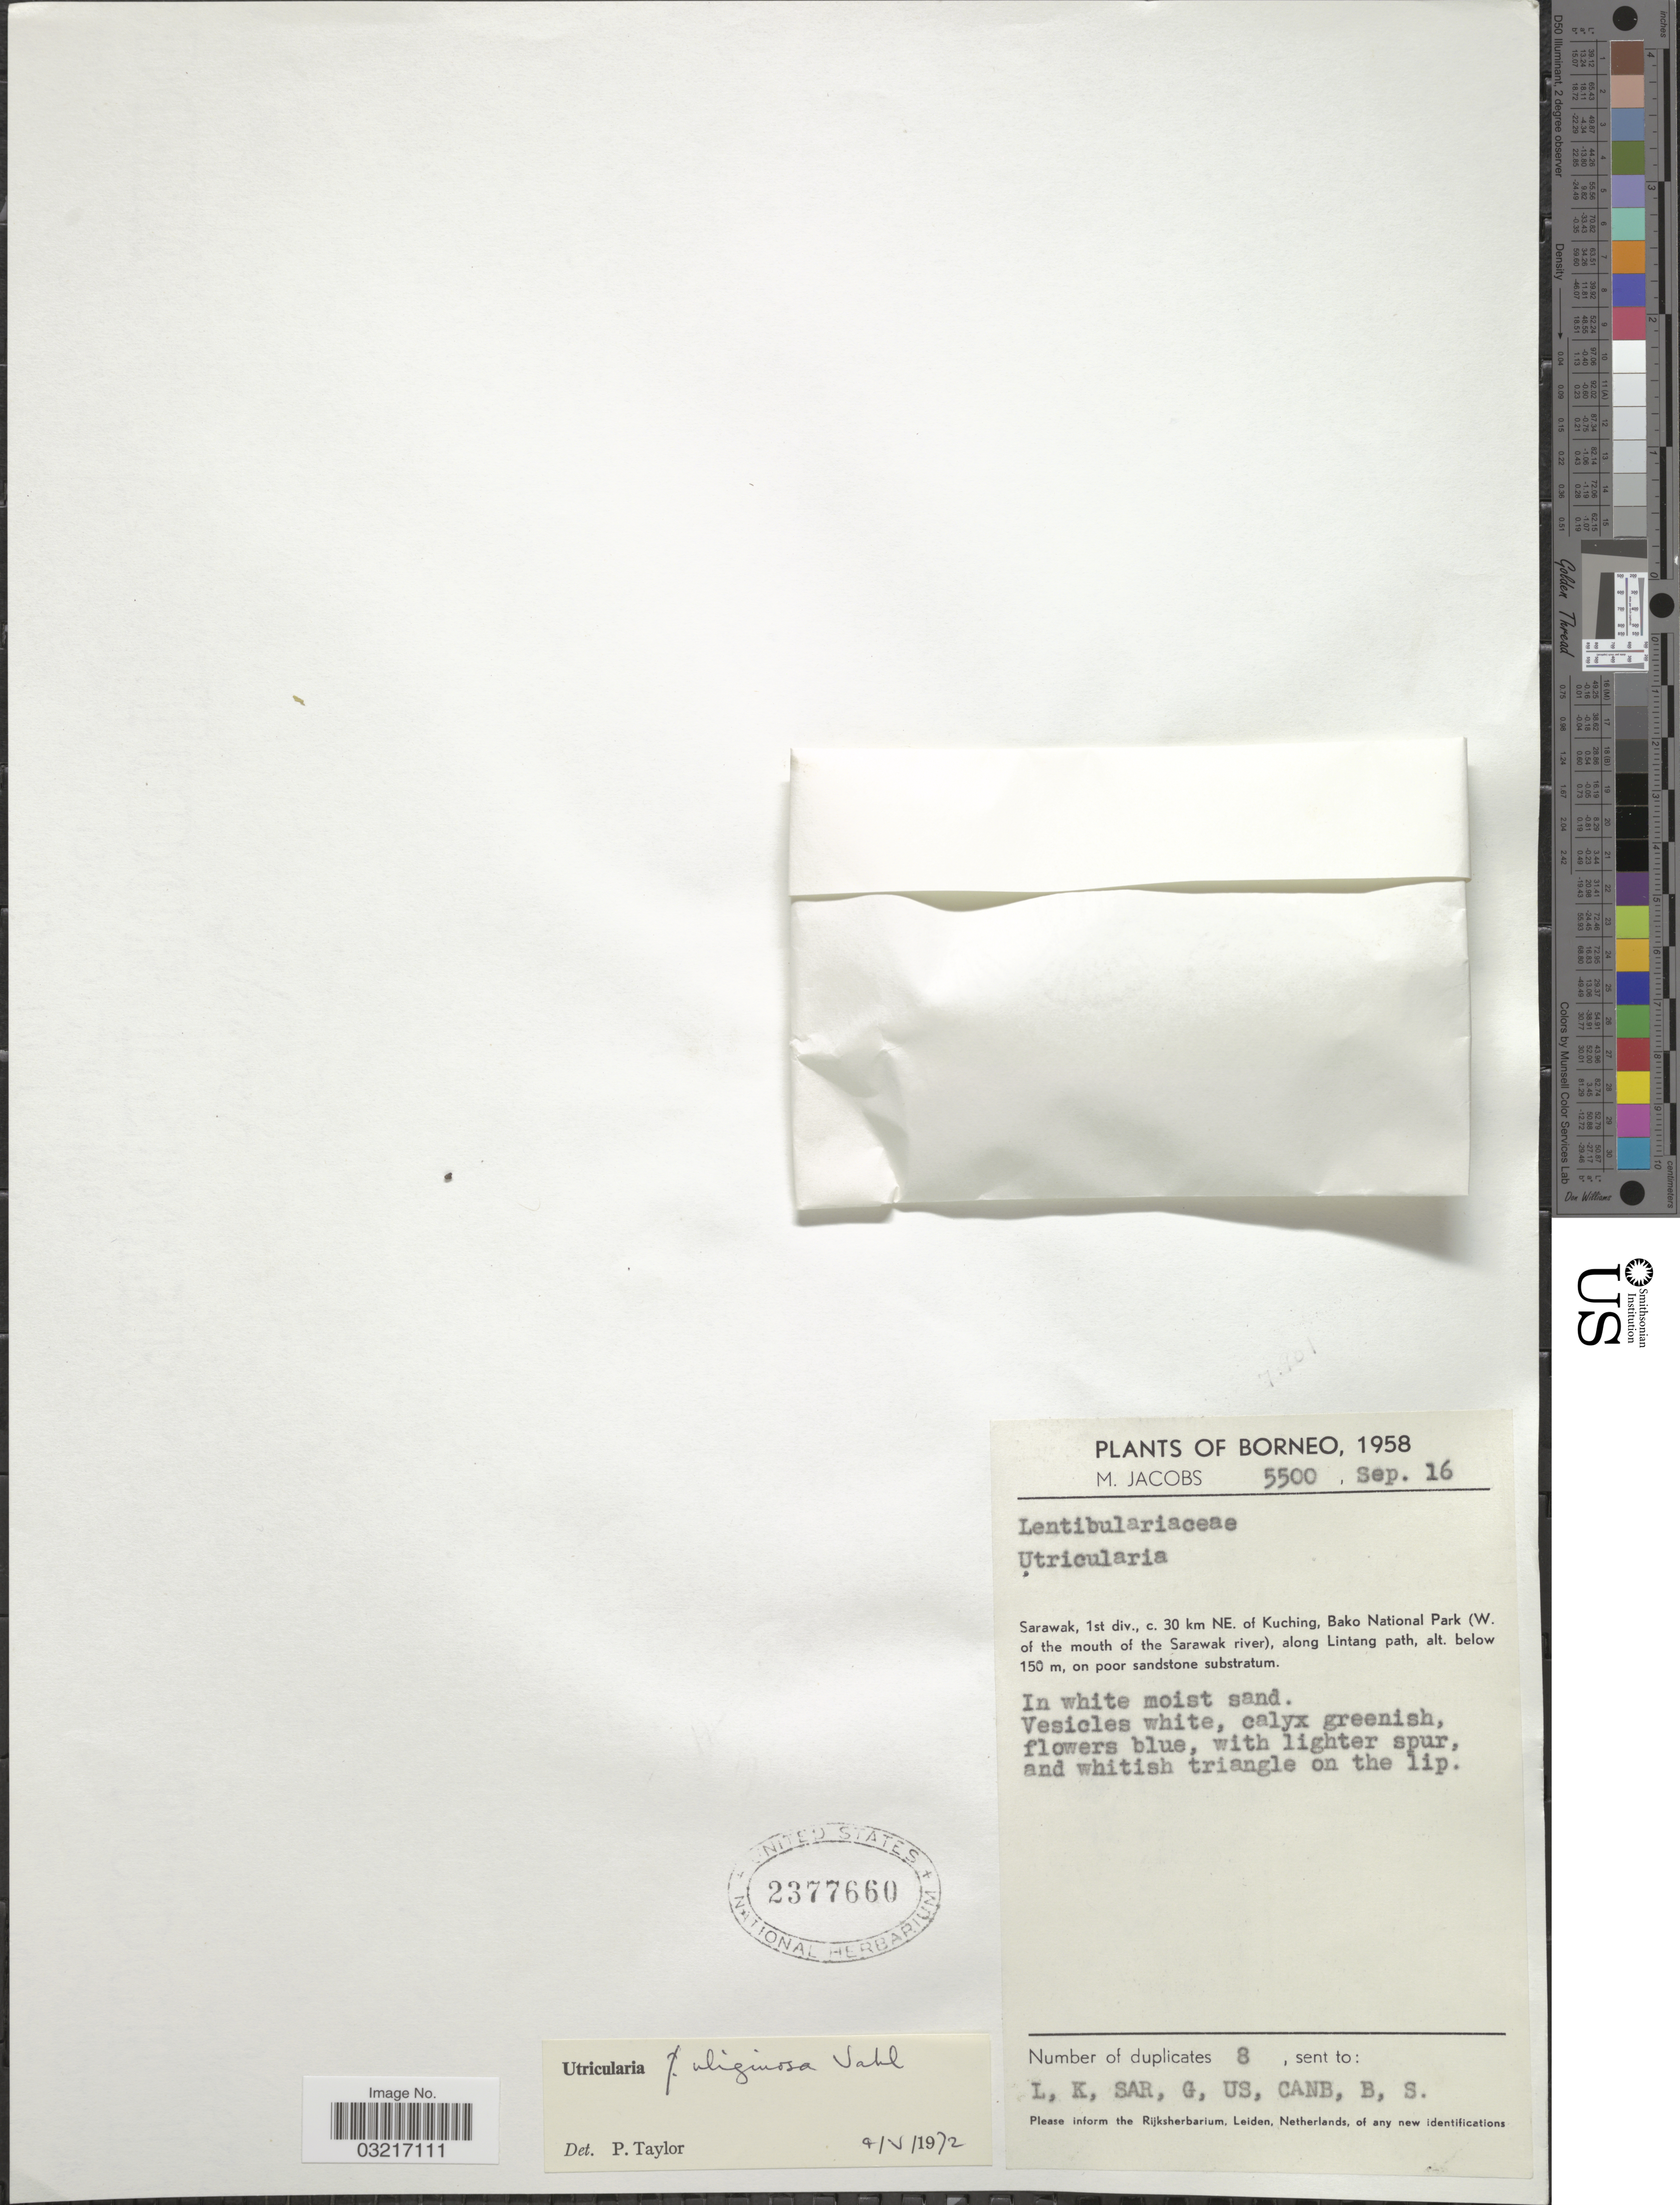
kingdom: Plantae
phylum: Tracheophyta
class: Magnoliopsida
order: Lamiales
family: Lentibulariaceae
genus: Utricularia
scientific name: Utricularia uliginosa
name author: Vahl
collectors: M. Jacobs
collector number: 5500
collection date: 1958-09-16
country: Malaysia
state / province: Sarawak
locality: Borneo. 1st div., c. 30 km NE. of Kuching, Bako National Park (W. of the mouth of the Serawak river), along Lintang path.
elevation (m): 150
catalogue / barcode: US 2377660